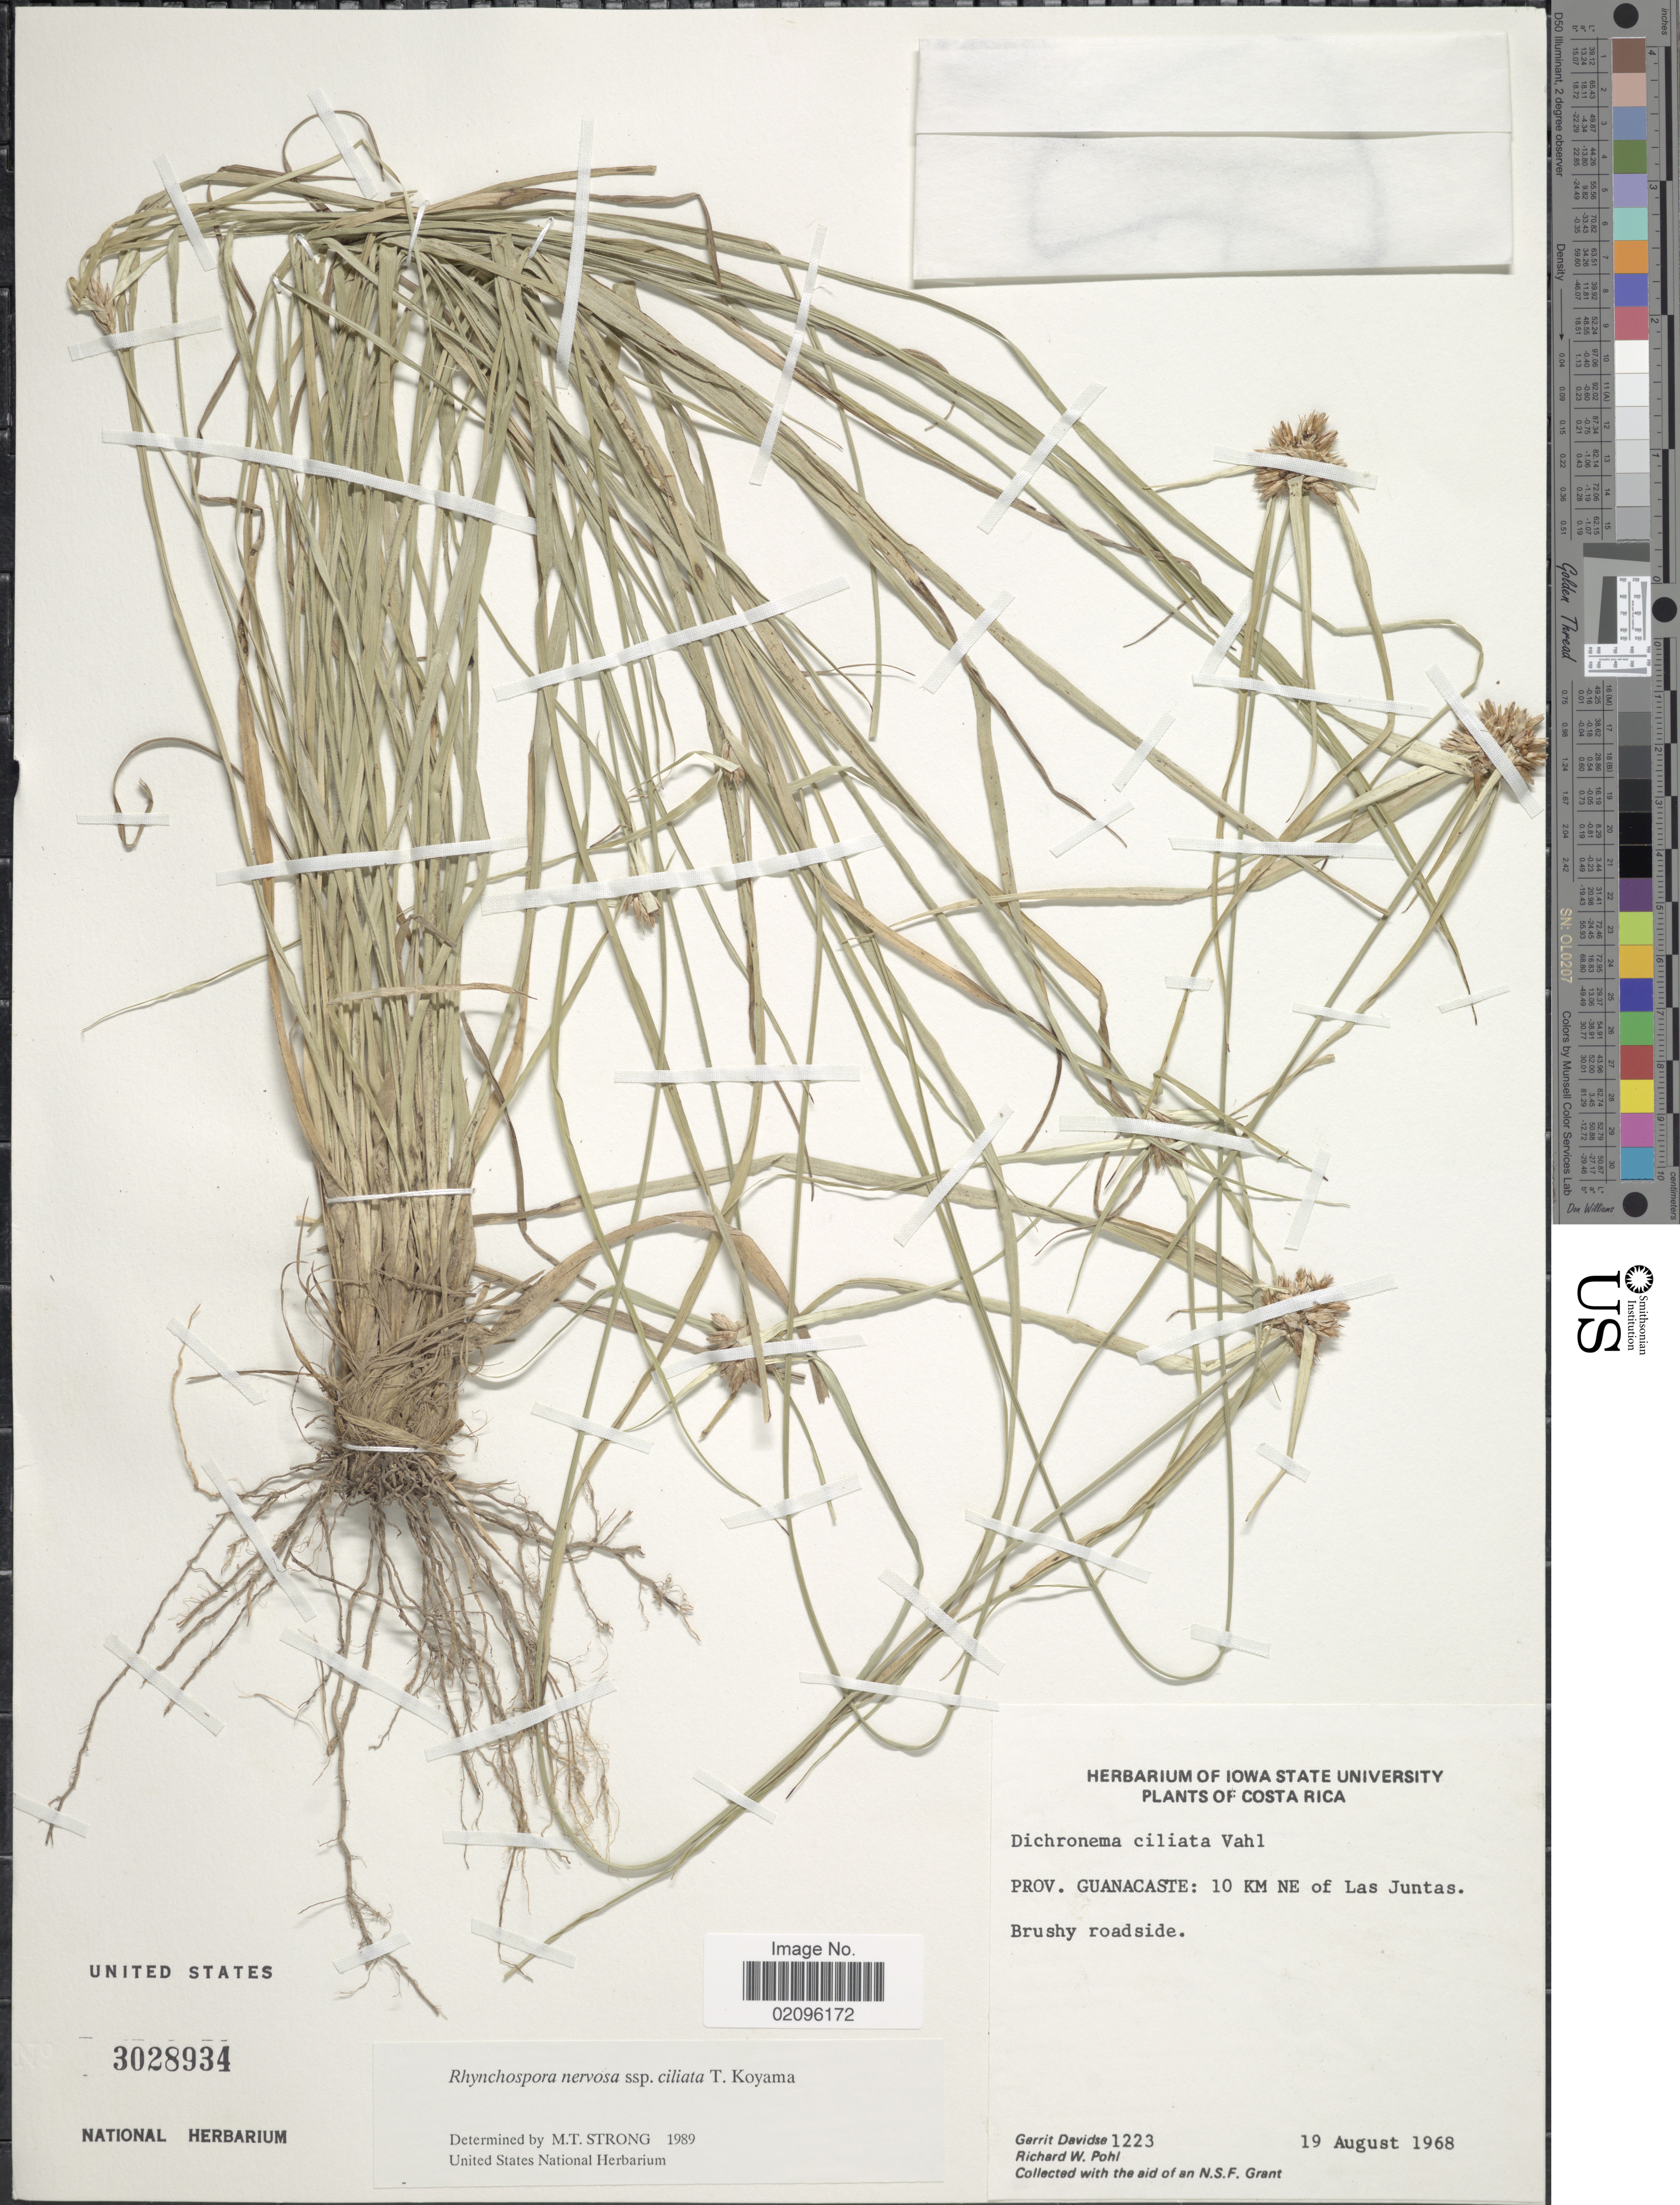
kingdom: Plantae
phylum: Tracheophyta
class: Liliopsida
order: Poales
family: Cyperaceae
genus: Rhynchospora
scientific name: Rhynchospora nervosa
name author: (Vahl) Boeckeler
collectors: G. Davidse & R. W. Pohl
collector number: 1223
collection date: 1968-08-19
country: Costa Rica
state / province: Guanacaste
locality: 10 KM NE of Las Juntas, brushy roadside.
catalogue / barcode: US 3028934